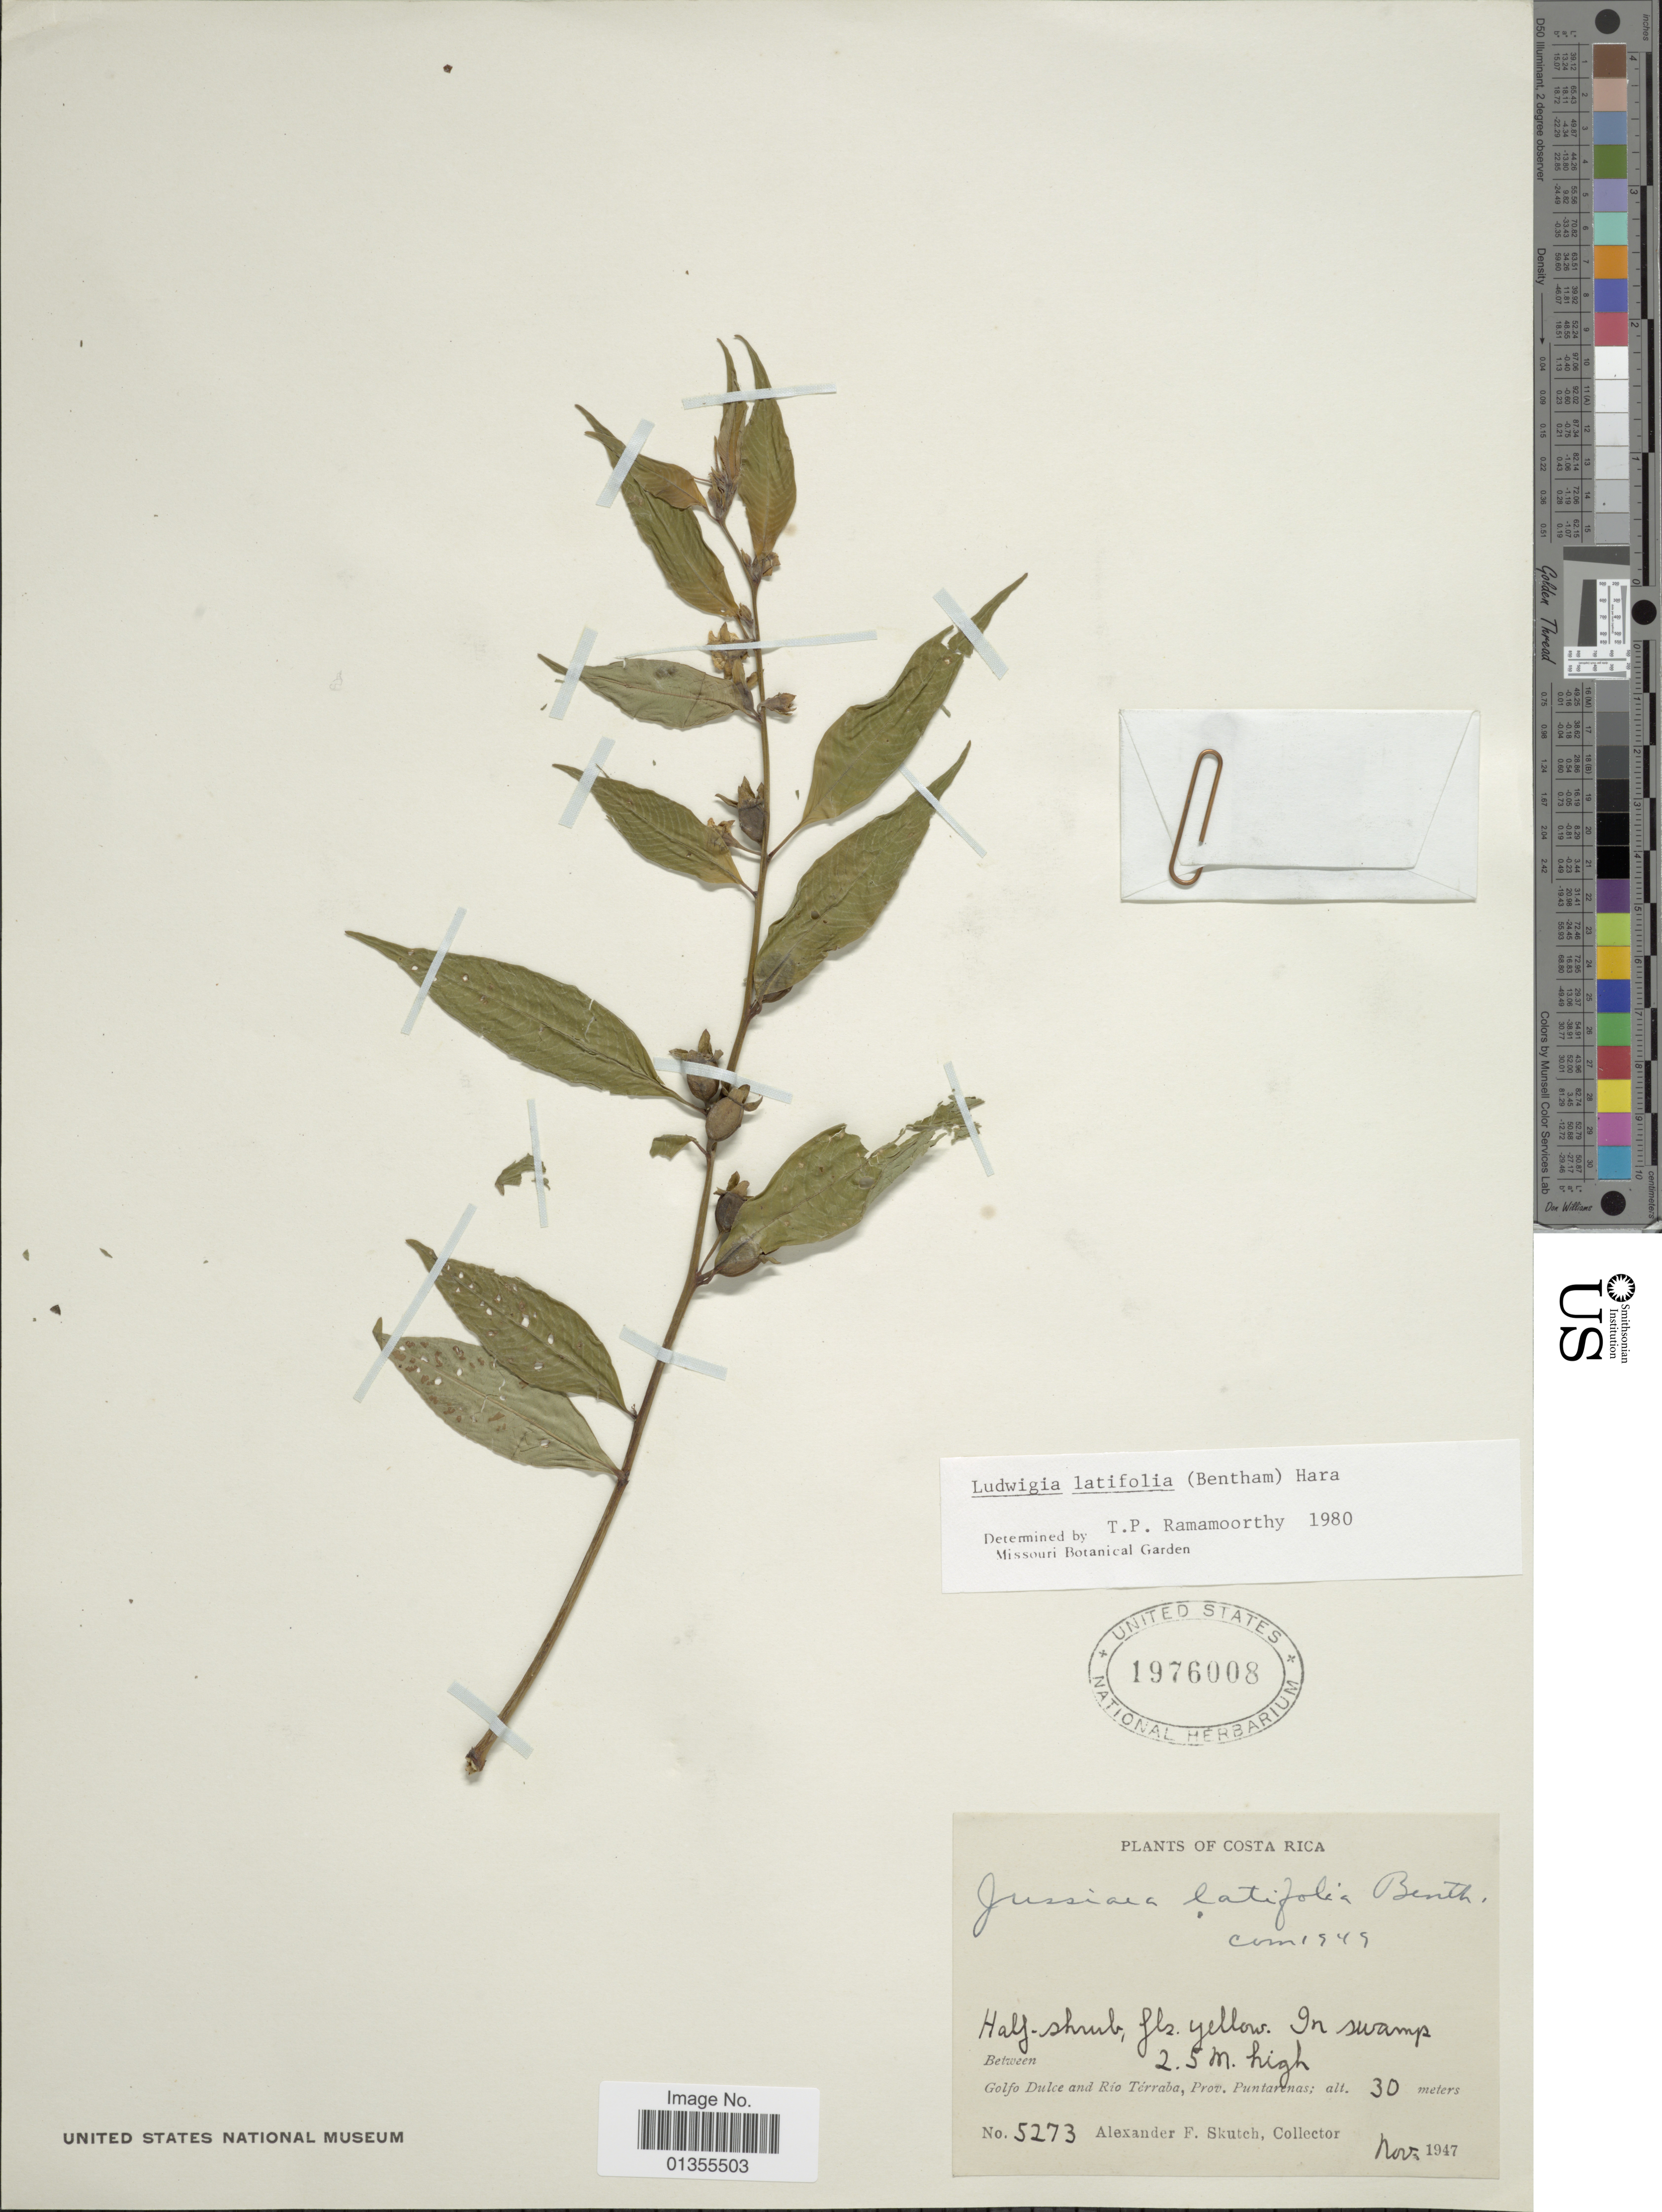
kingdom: Plantae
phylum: Tracheophyta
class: Magnoliopsida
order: Myrtales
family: Onagraceae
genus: Ludwigia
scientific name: Ludwigia latifolia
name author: (Benth.) H. Hara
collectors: A. F. Skutch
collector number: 5273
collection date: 1947-11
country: Costa Rica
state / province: Puntarenas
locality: Between Golfo Dulce and Rio Térraba, Prov. Puntaneras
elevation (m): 30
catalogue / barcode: US 1976008